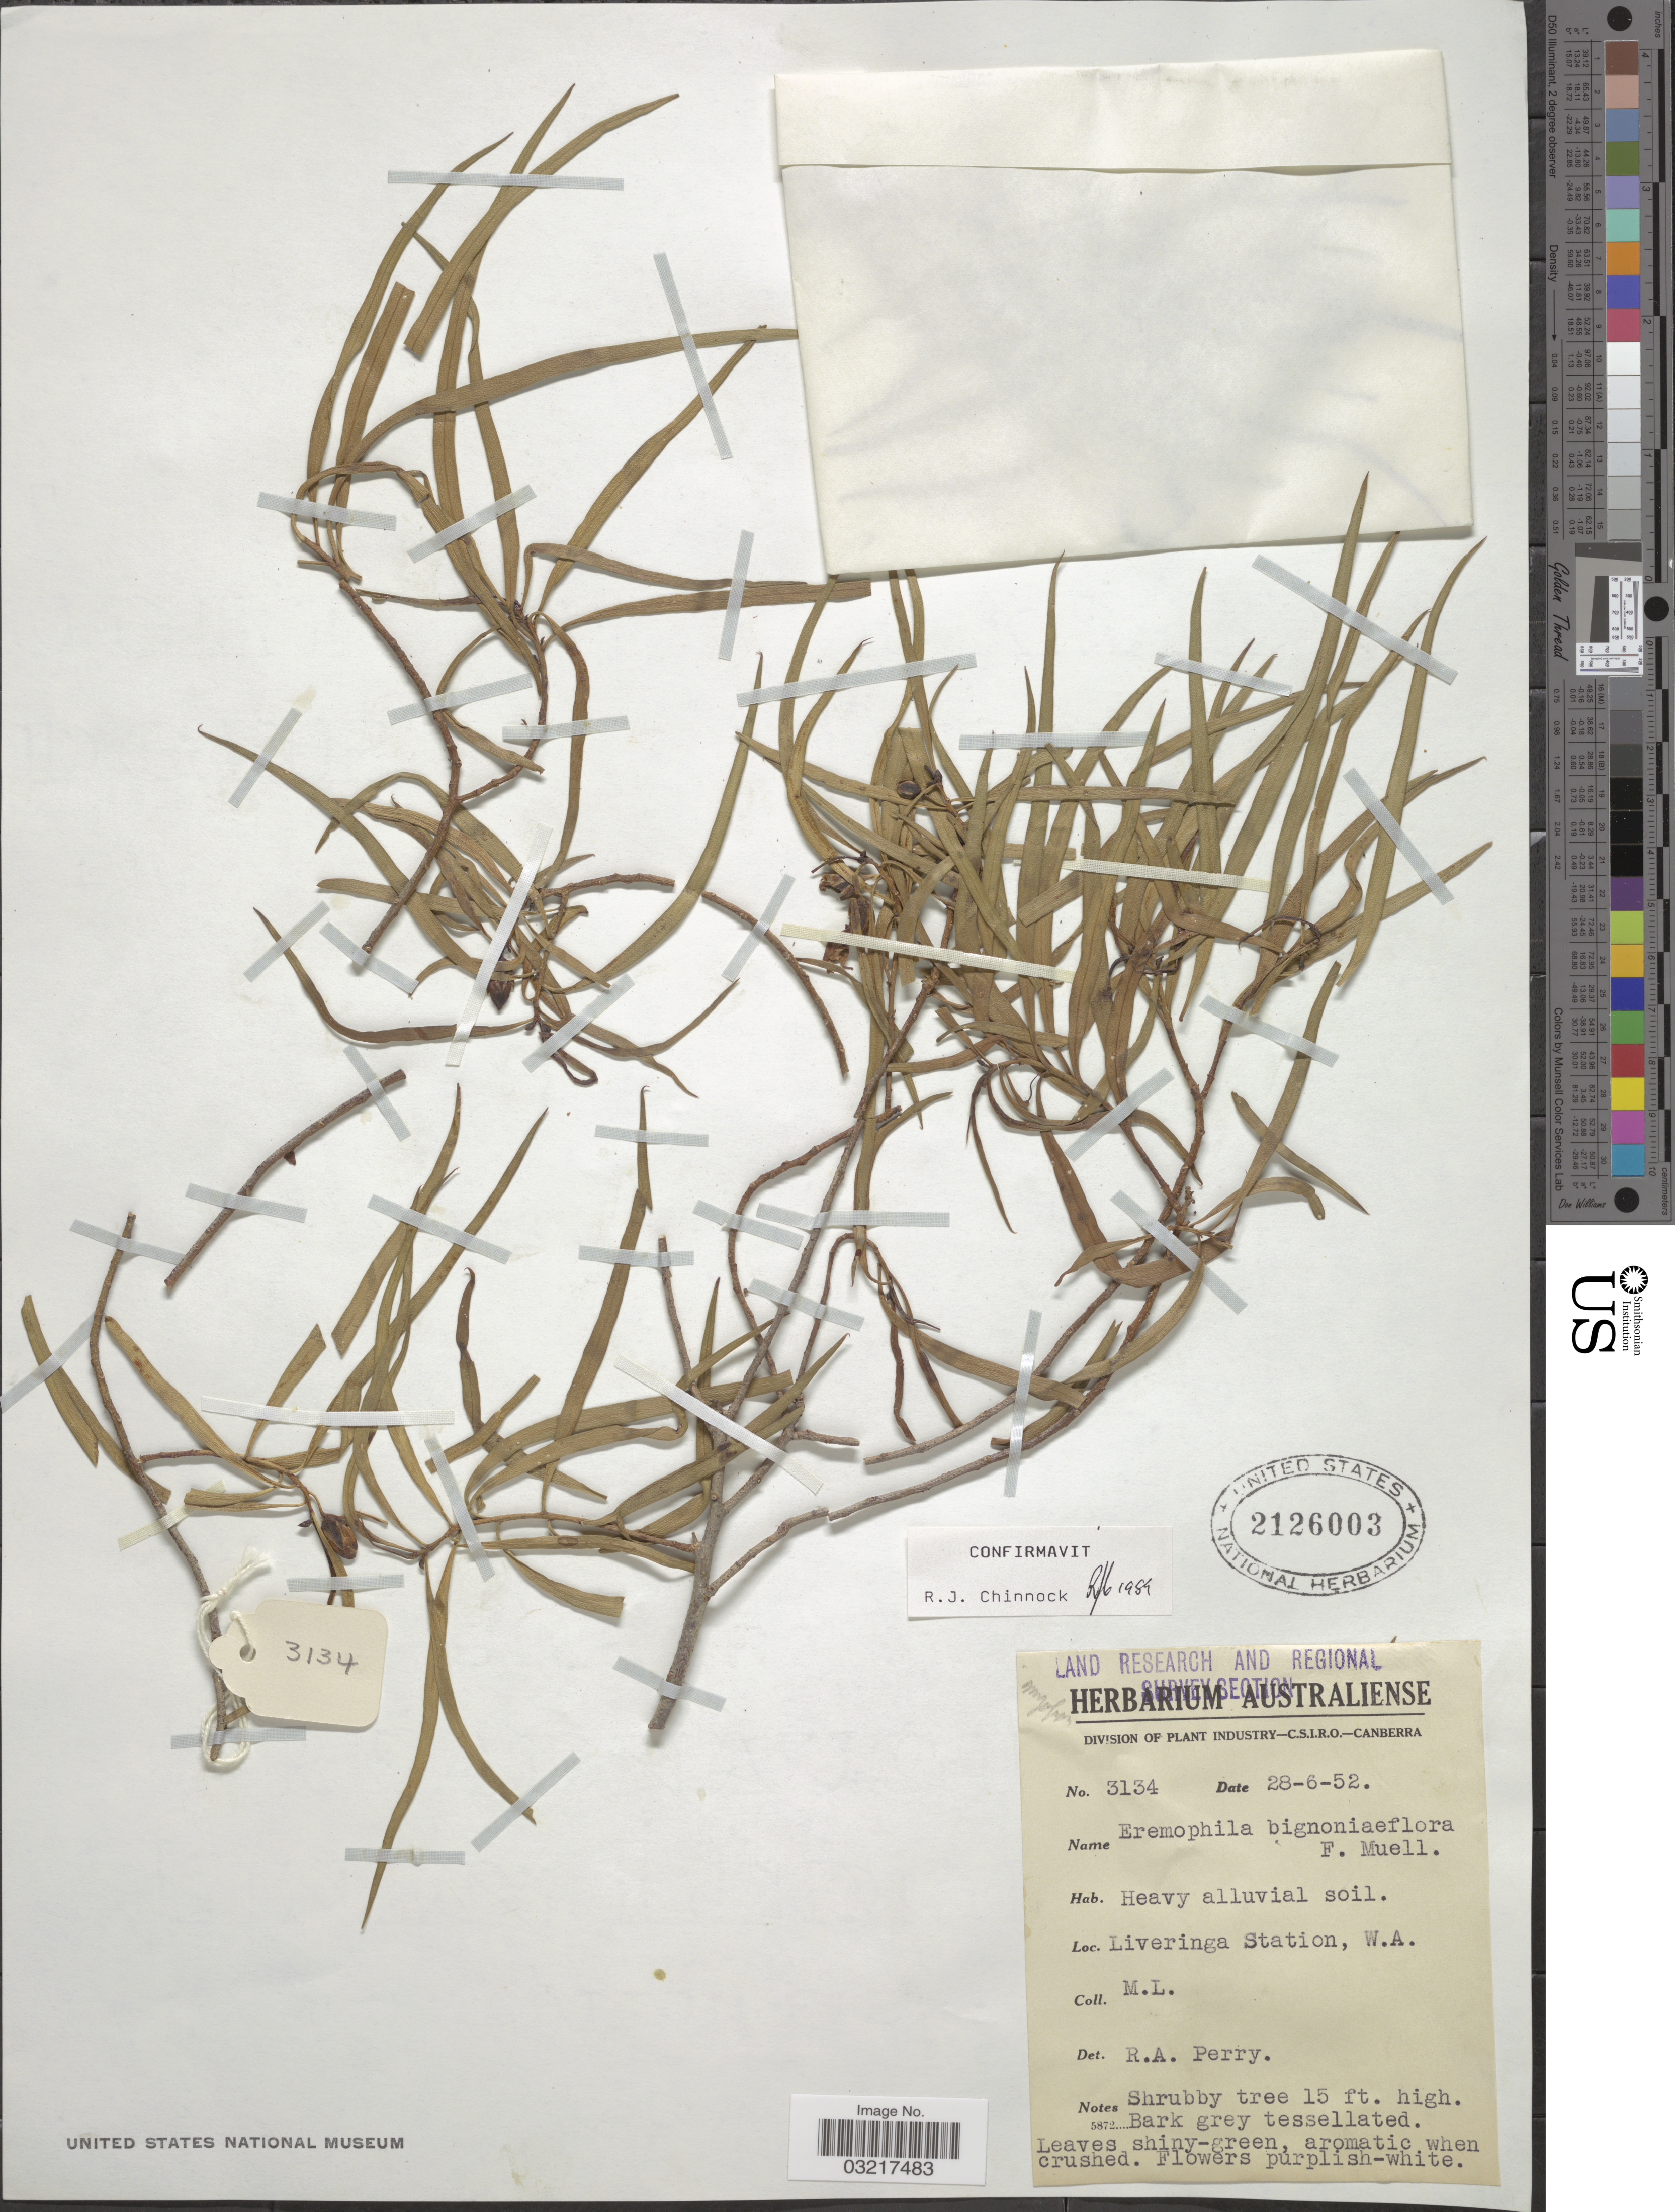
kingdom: Plantae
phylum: Tracheophyta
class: Magnoliopsida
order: Lamiales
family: Scrophulariaceae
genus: Eremophila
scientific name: Eremophila bignoniflora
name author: (Benth.) F. Muell.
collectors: M. L.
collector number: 3134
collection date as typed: Transcribed d/m/y: 28/6/52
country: Australia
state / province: Western Australia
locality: Liveringa Station.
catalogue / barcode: US 2126003